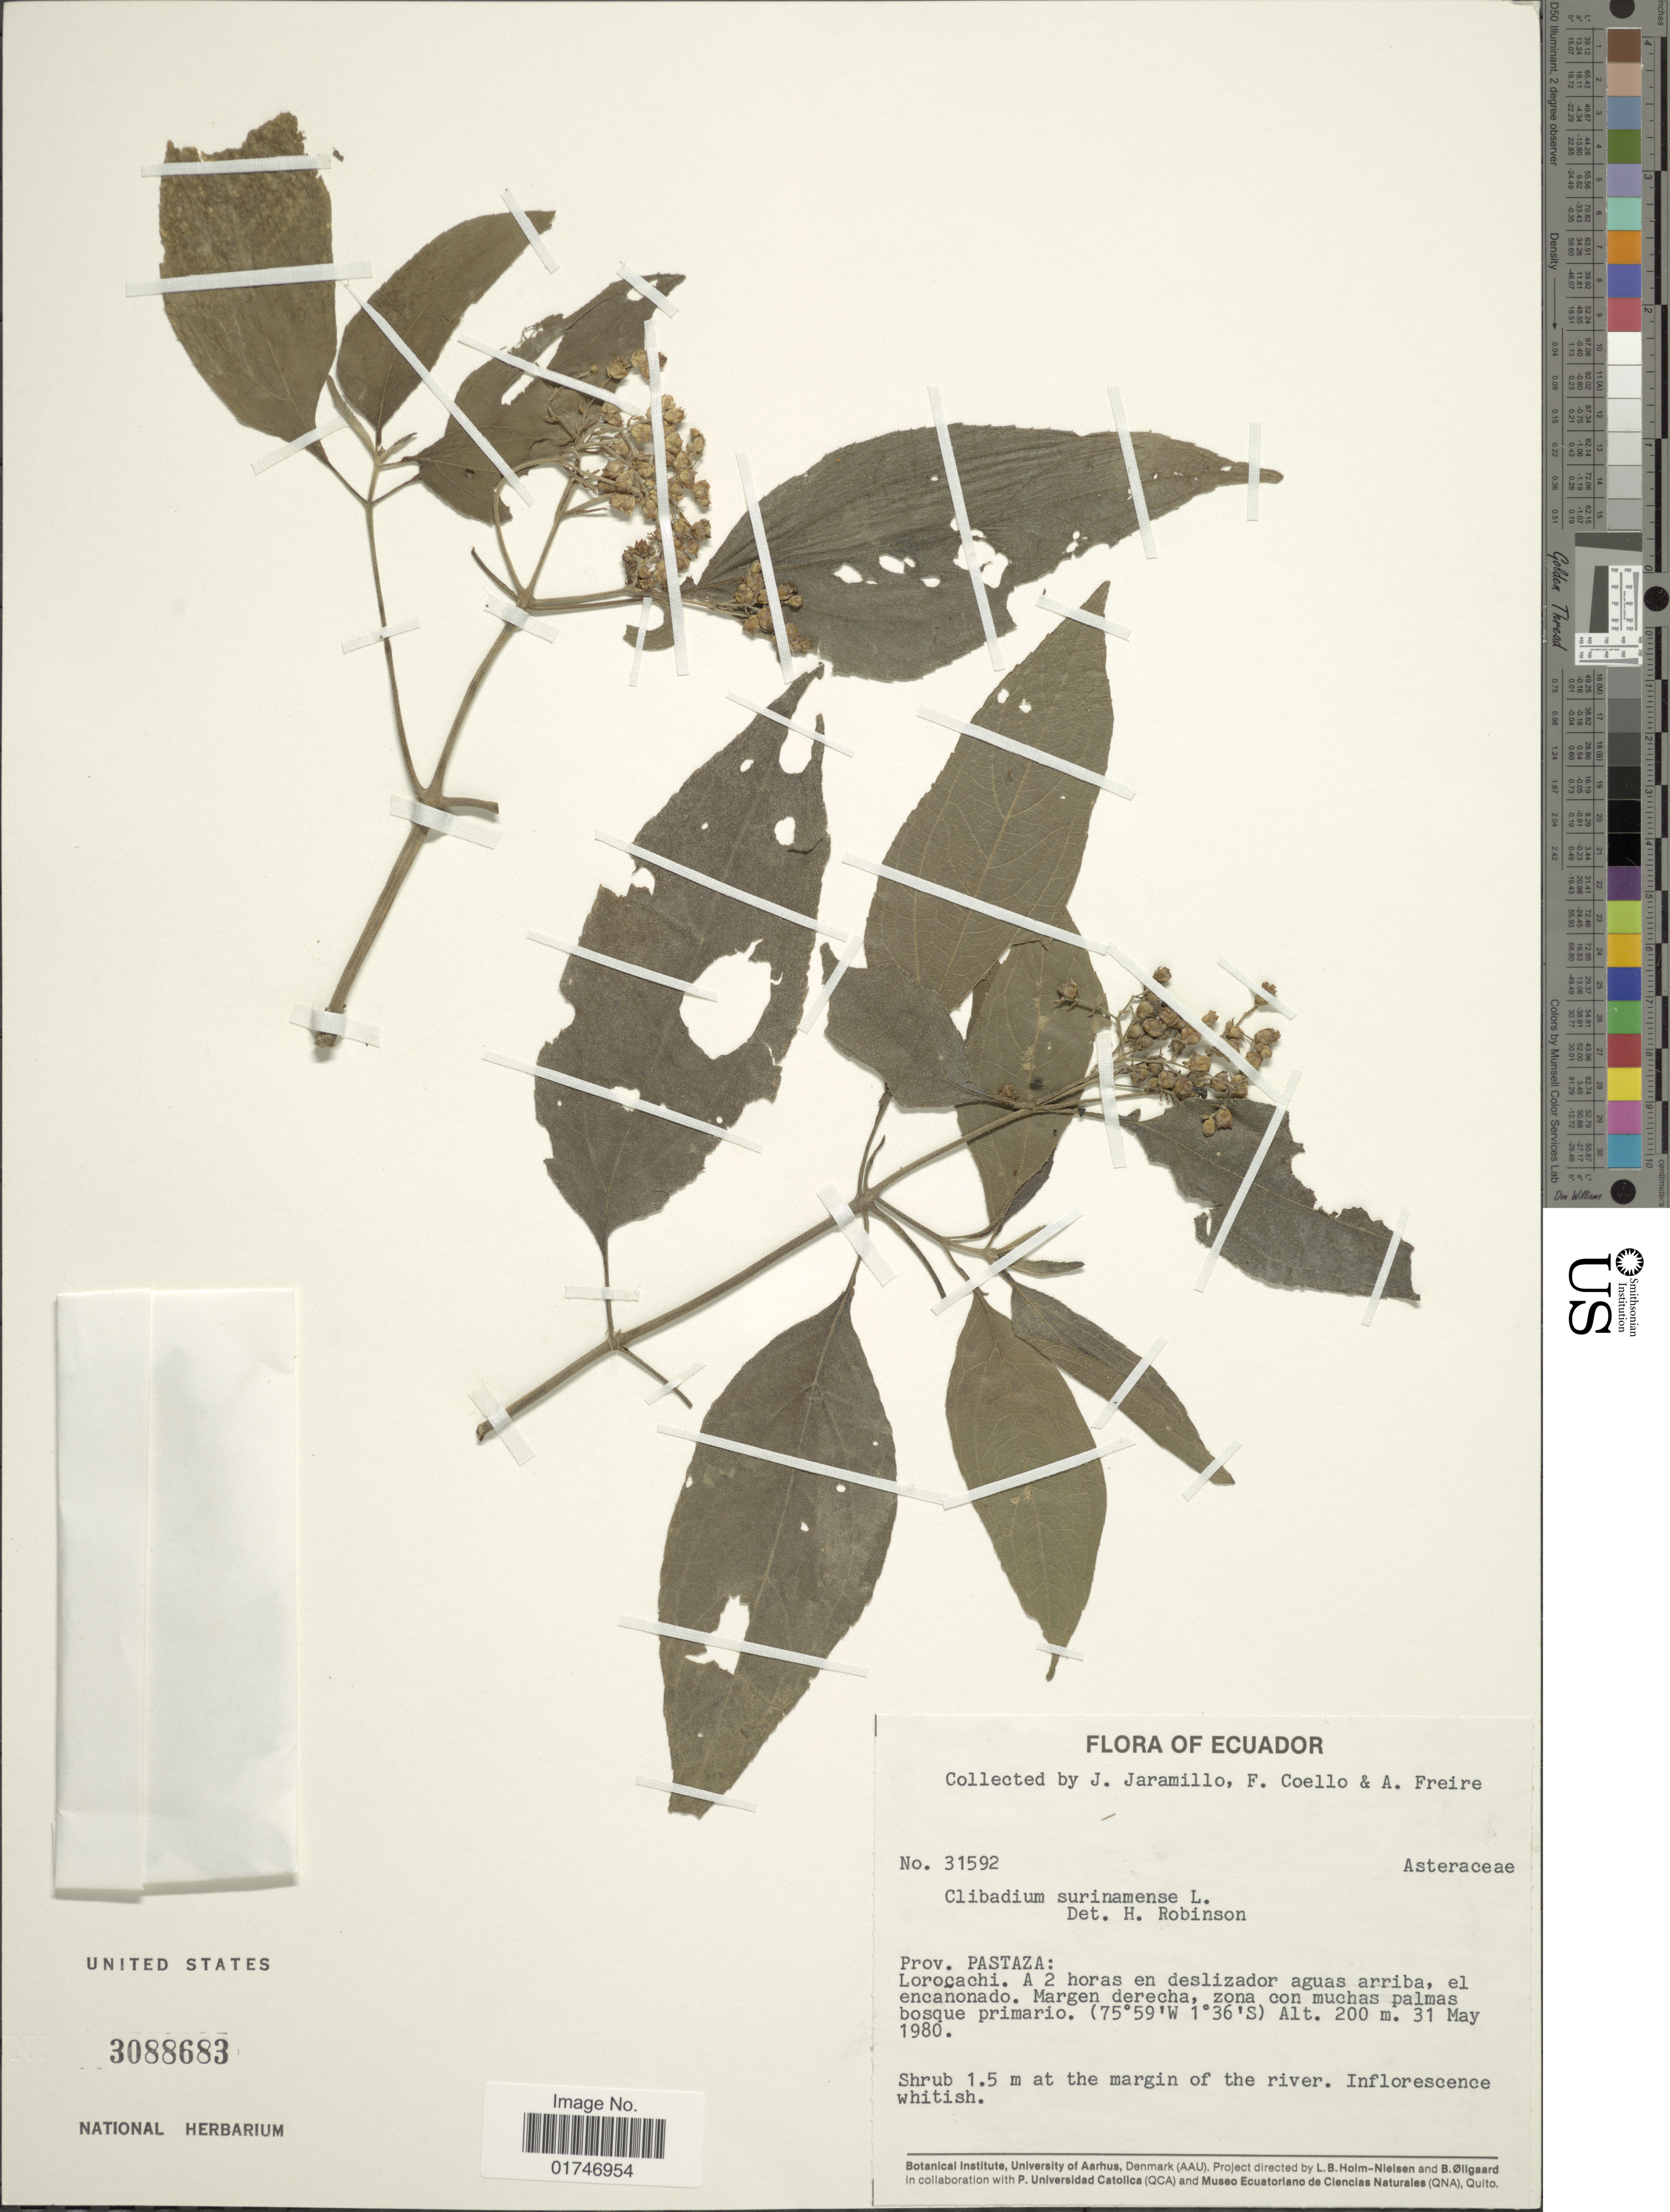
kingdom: Plantae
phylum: Tracheophyta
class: Magnoliopsida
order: Asterales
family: Asteraceae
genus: Clibadium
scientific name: Clibadium surinamense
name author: L.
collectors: J. Jaramillo, F. Coello & A. Freire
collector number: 31592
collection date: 1980-05-31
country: Ecuador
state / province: Pastaza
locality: Prov. Pastaza: Lorocachi. A 2 horas en deslizador aguas arriba, el encañonado.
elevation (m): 200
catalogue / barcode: US 3088683